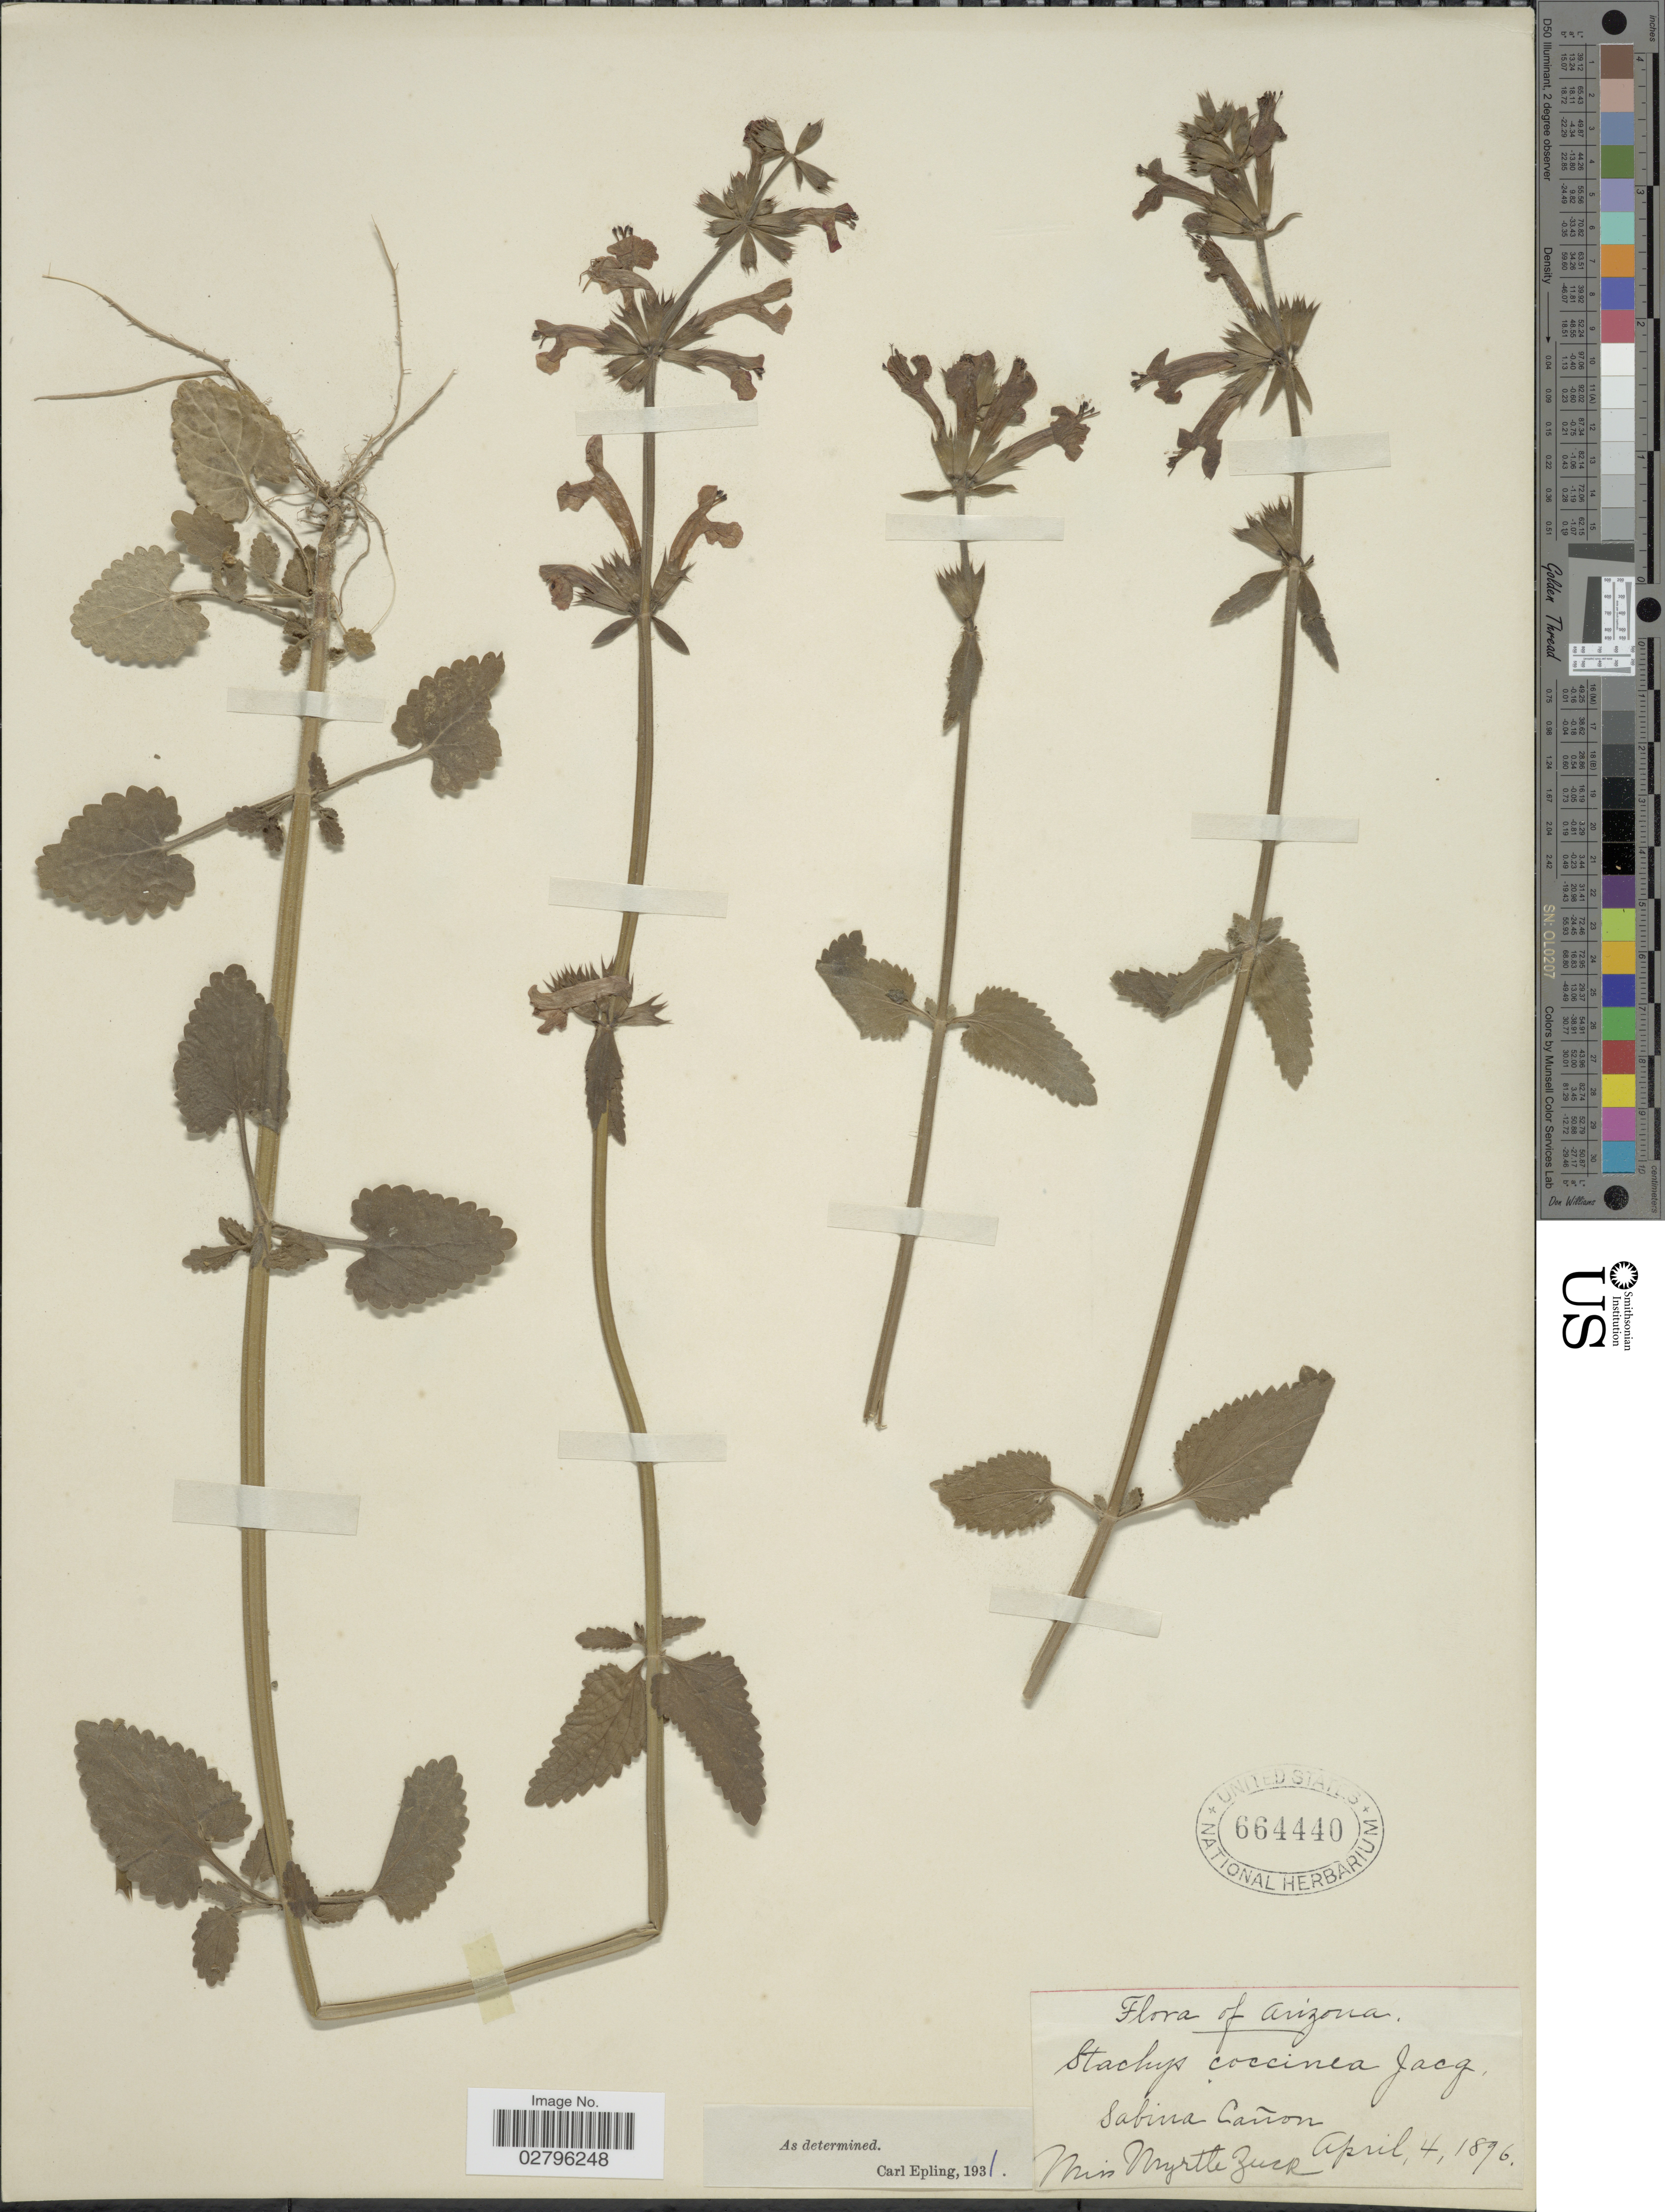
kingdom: Plantae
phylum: Tracheophyta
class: Magnoliopsida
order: Lamiales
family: Lamiaceae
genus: Stachys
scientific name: Stachys coccinea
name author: Ortega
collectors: M. Zuck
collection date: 1896-04-04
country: United States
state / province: Arizona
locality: Sabina Cañon.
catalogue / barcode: US 664440